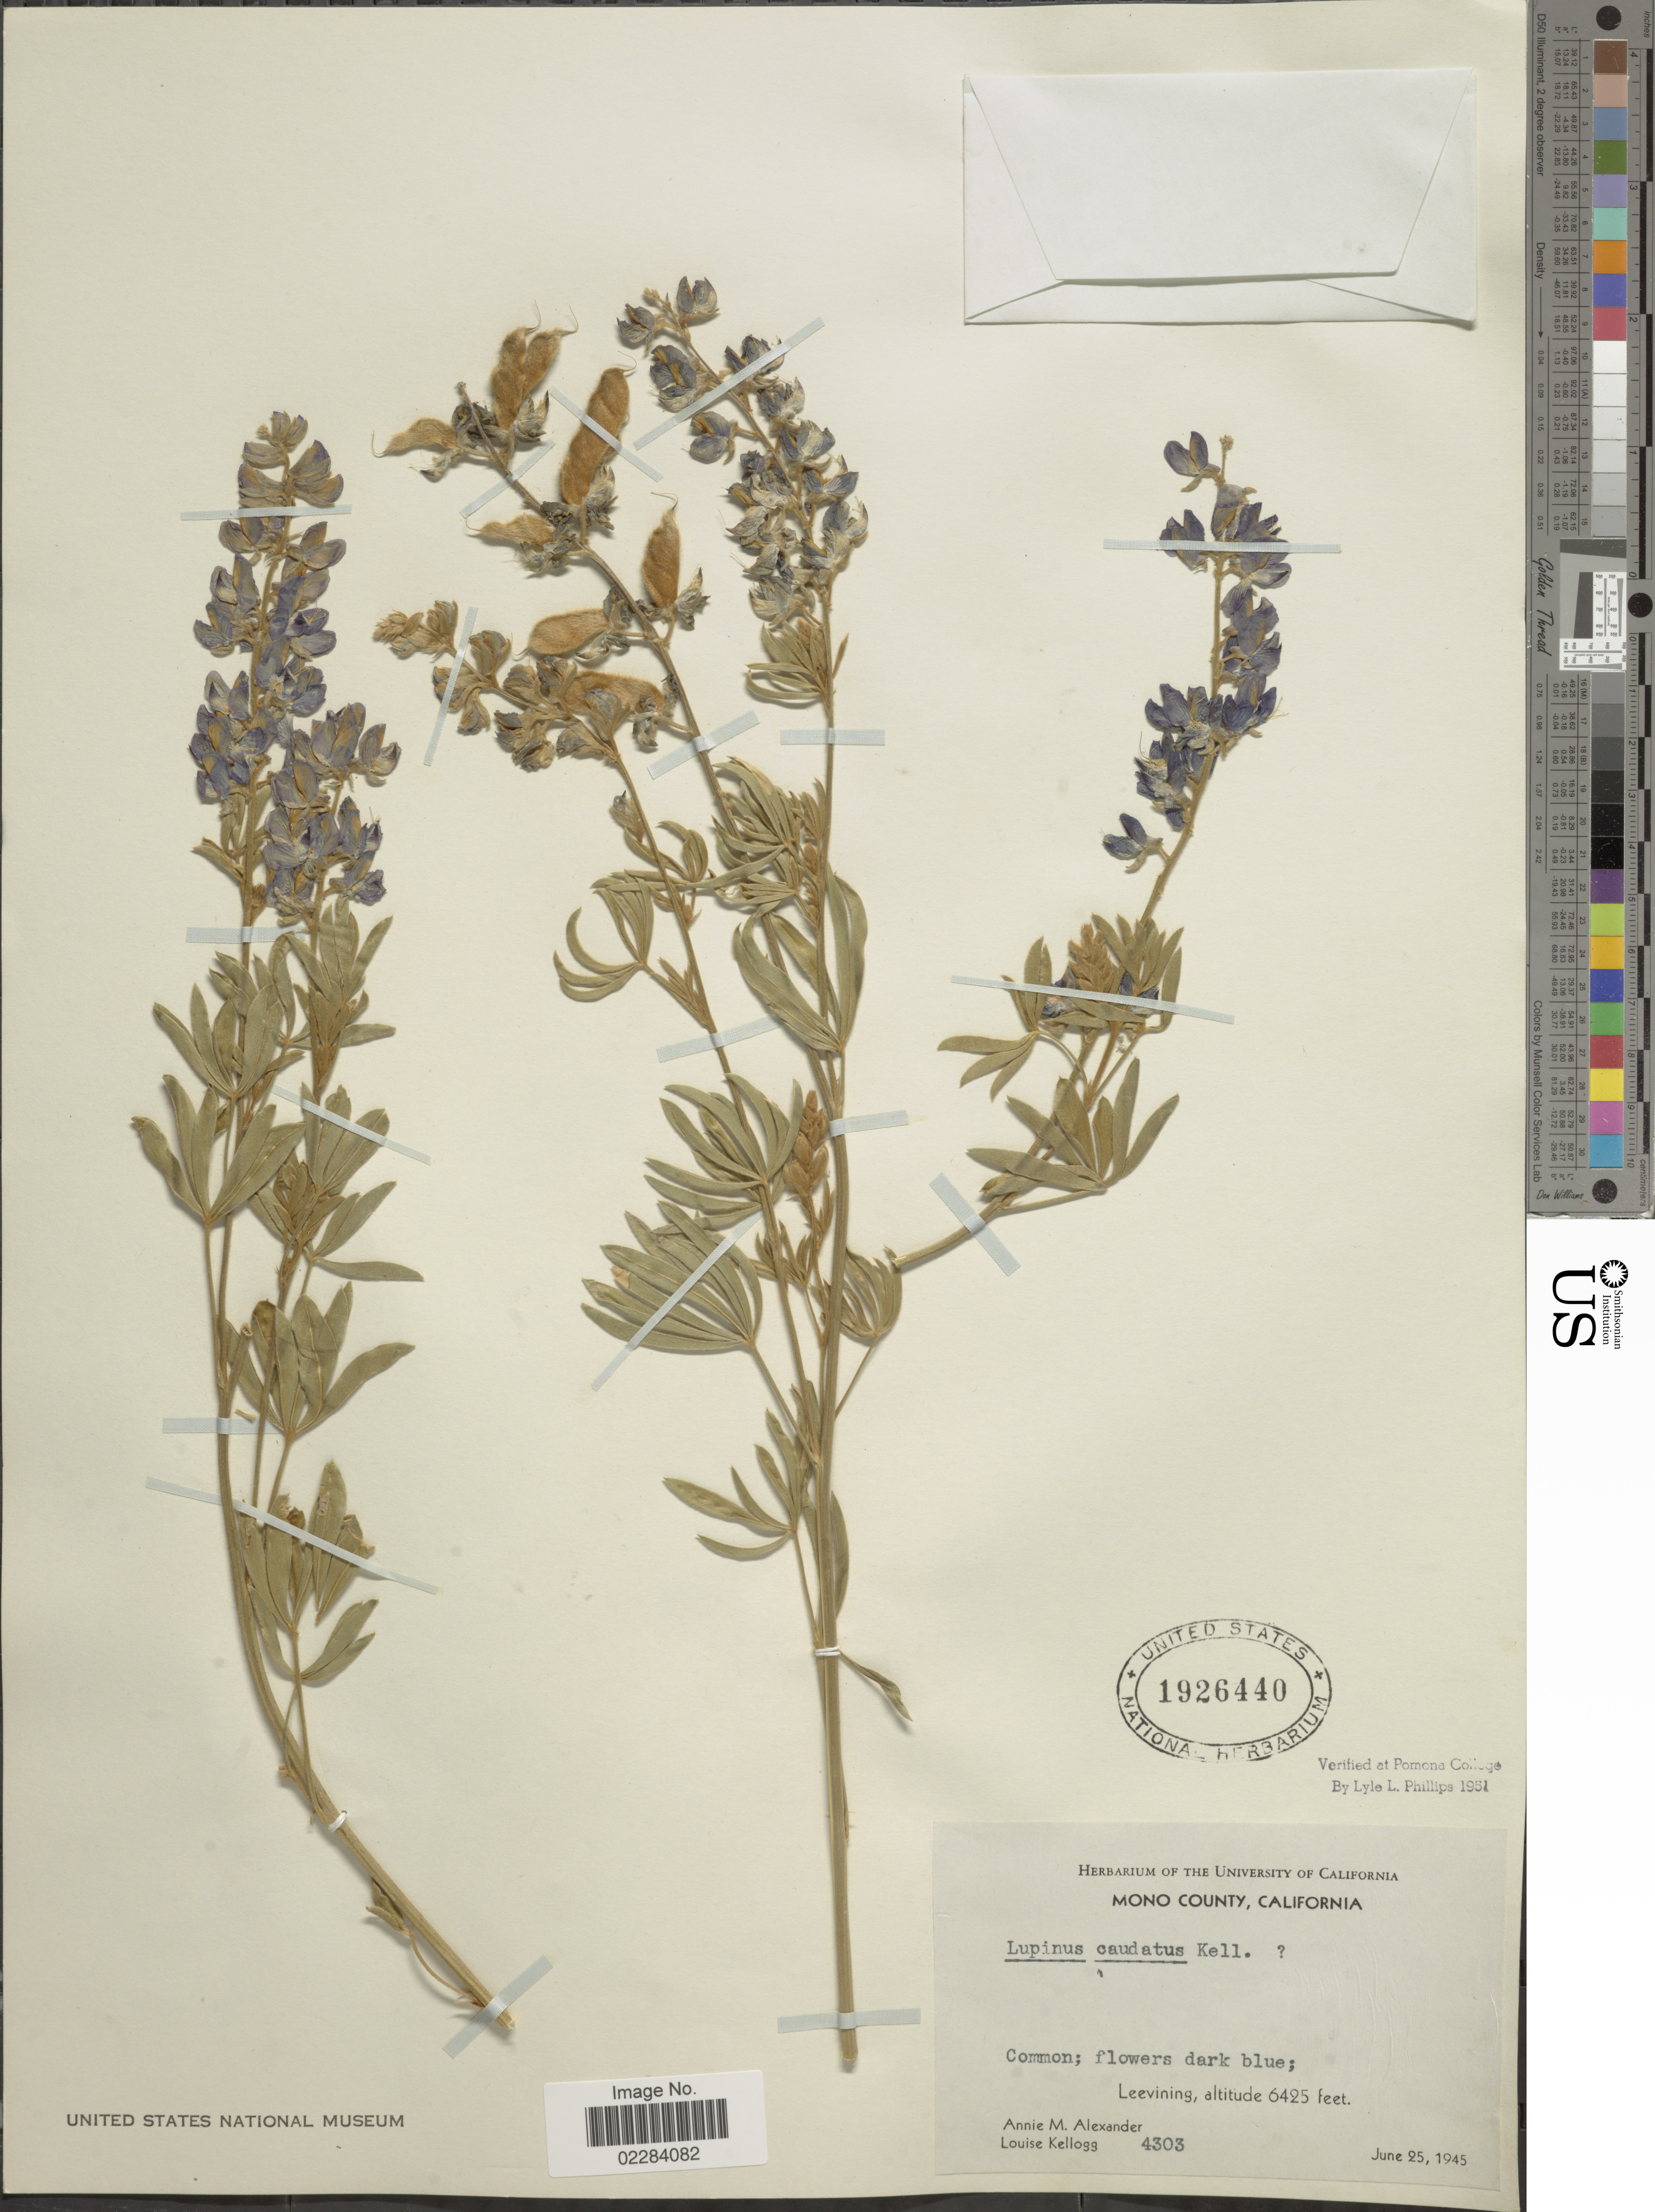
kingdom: Plantae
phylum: Tracheophyta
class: Magnoliopsida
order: Fabales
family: Fabaceae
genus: Lupinus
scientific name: Lupinus argenteus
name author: Pursh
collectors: A. M. Alexander & L. Kellogg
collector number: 4303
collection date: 1945-06-25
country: United States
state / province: California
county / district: Mono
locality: Mono County. Leevining,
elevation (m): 1958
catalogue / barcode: US 1926440